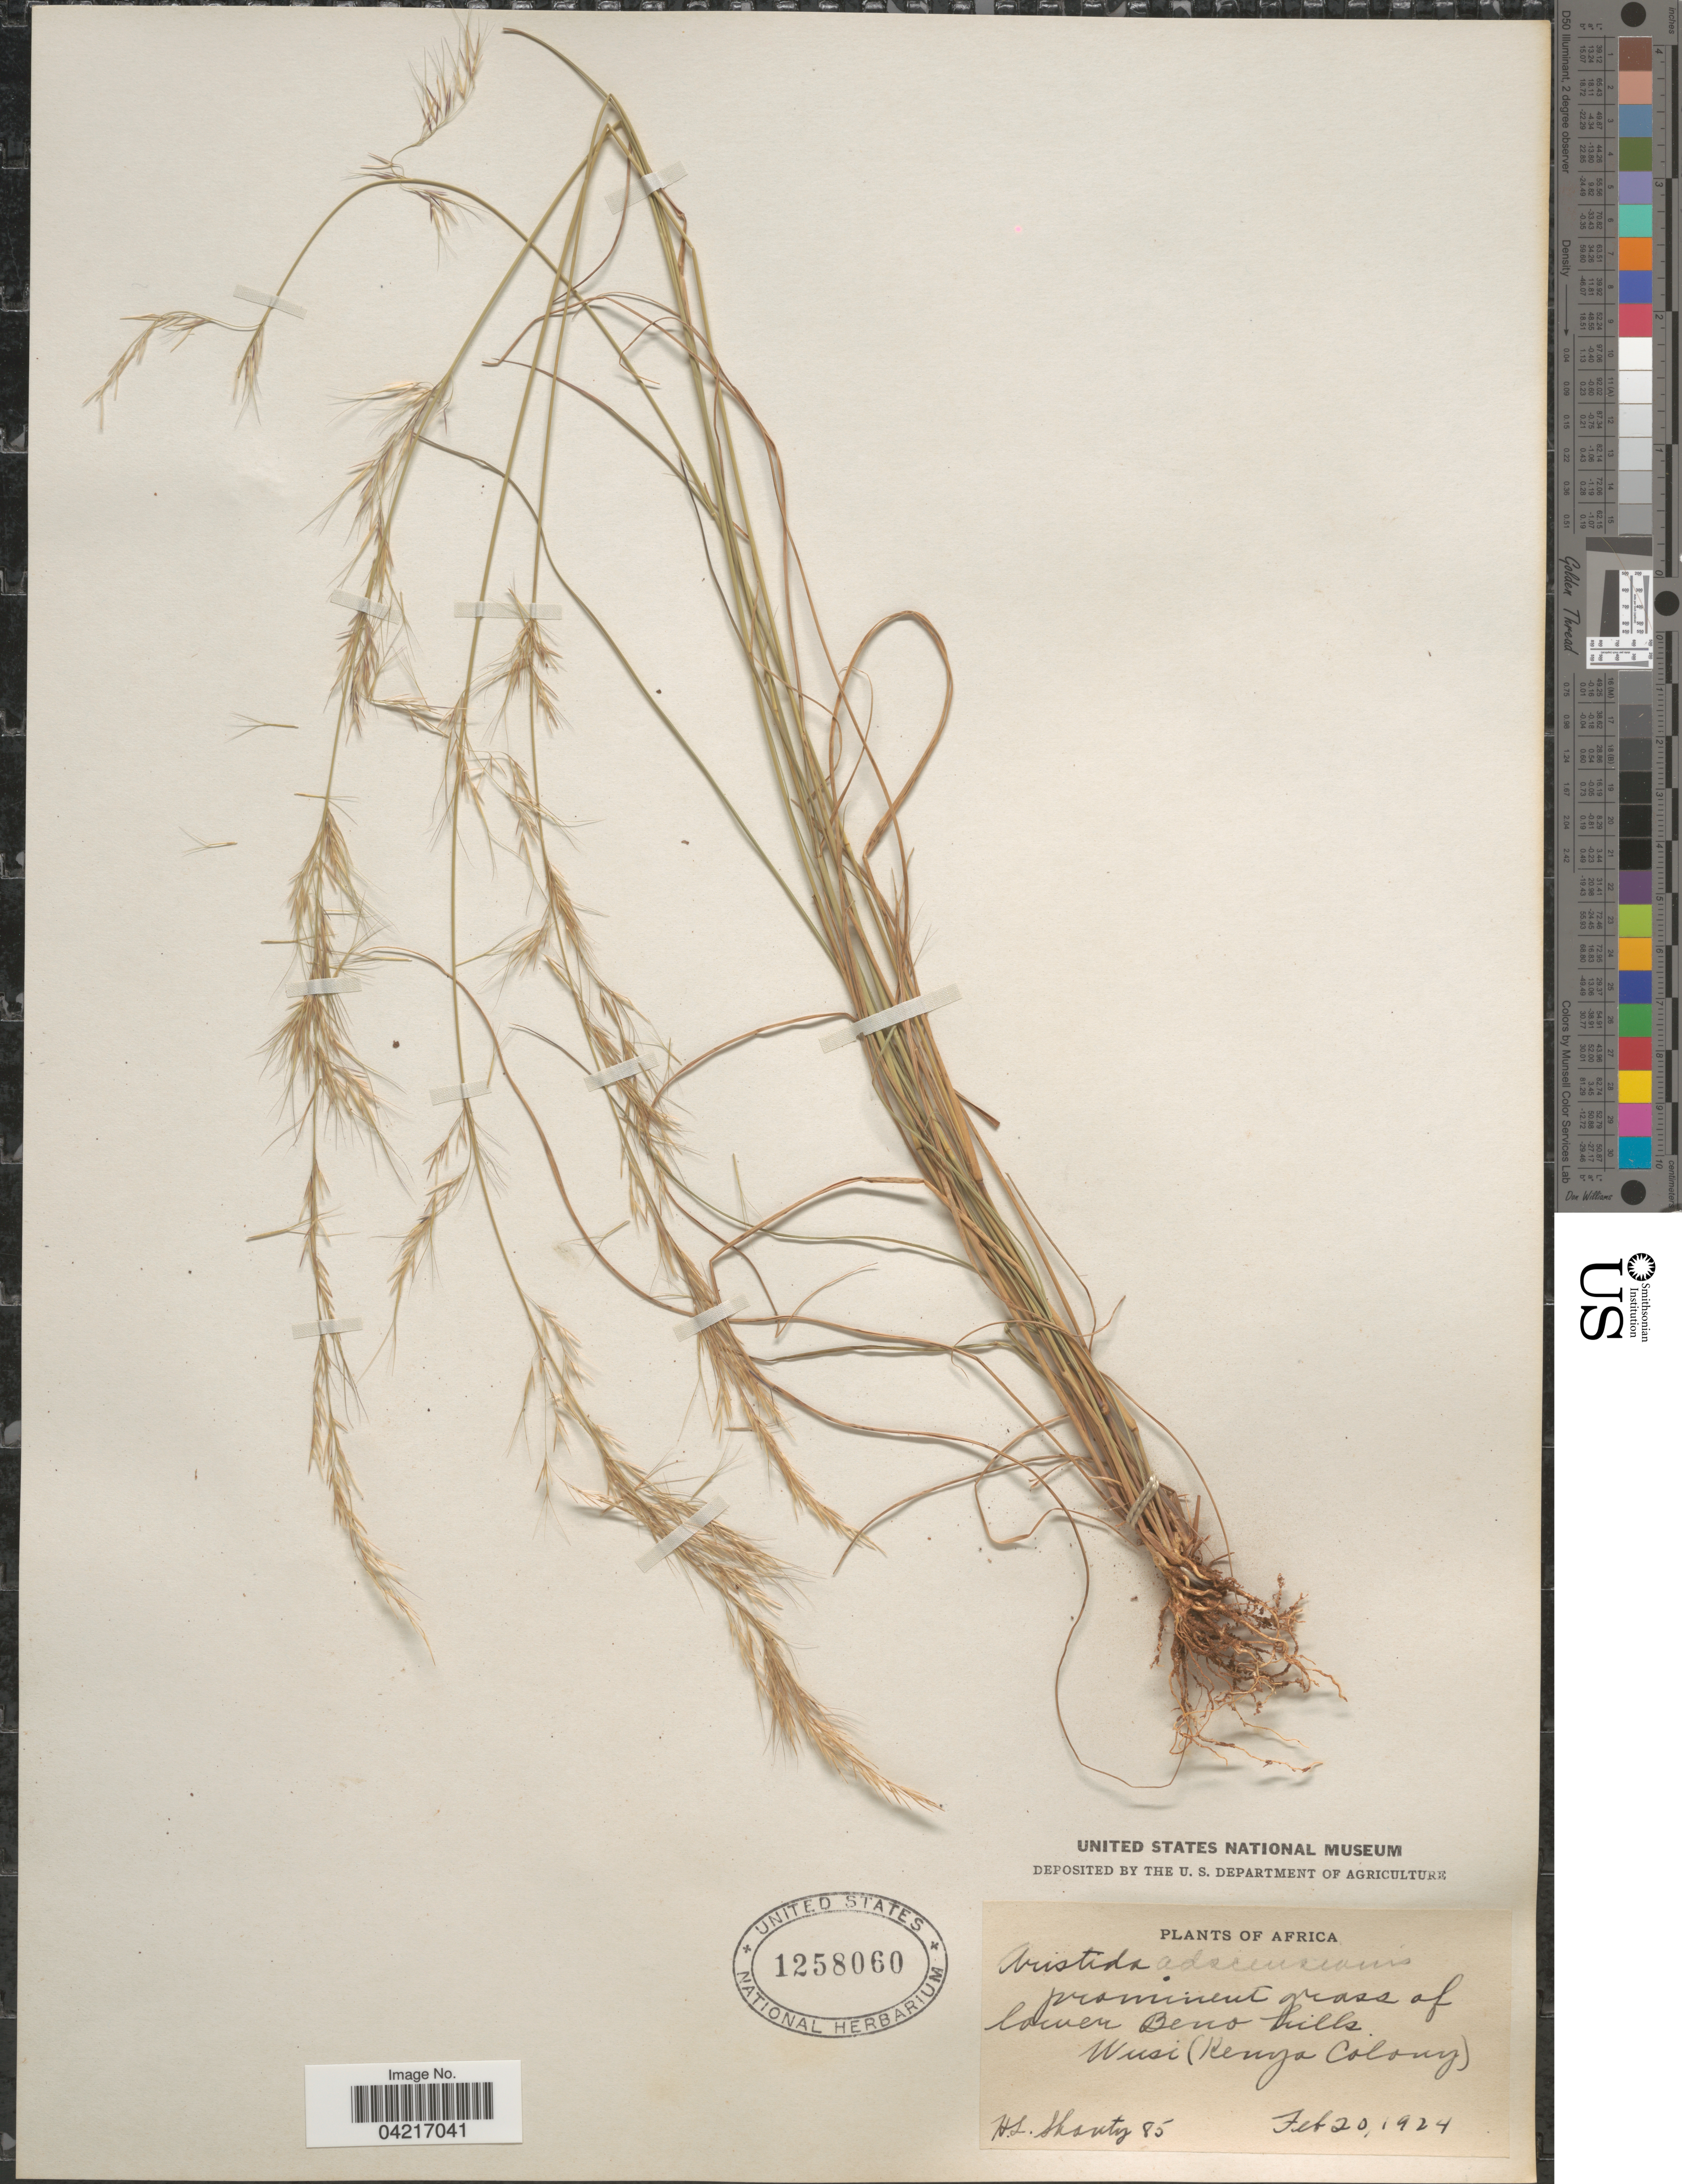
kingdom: Plantae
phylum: Tracheophyta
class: Liliopsida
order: Poales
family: Poaceae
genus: Aristida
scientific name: Aristida adscensionis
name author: L.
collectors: H. Shanty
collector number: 85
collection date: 1924-02-20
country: Kenya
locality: Prominent grass of lower Beno hills. Wusi (Kenya Colony).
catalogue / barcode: US 1258060